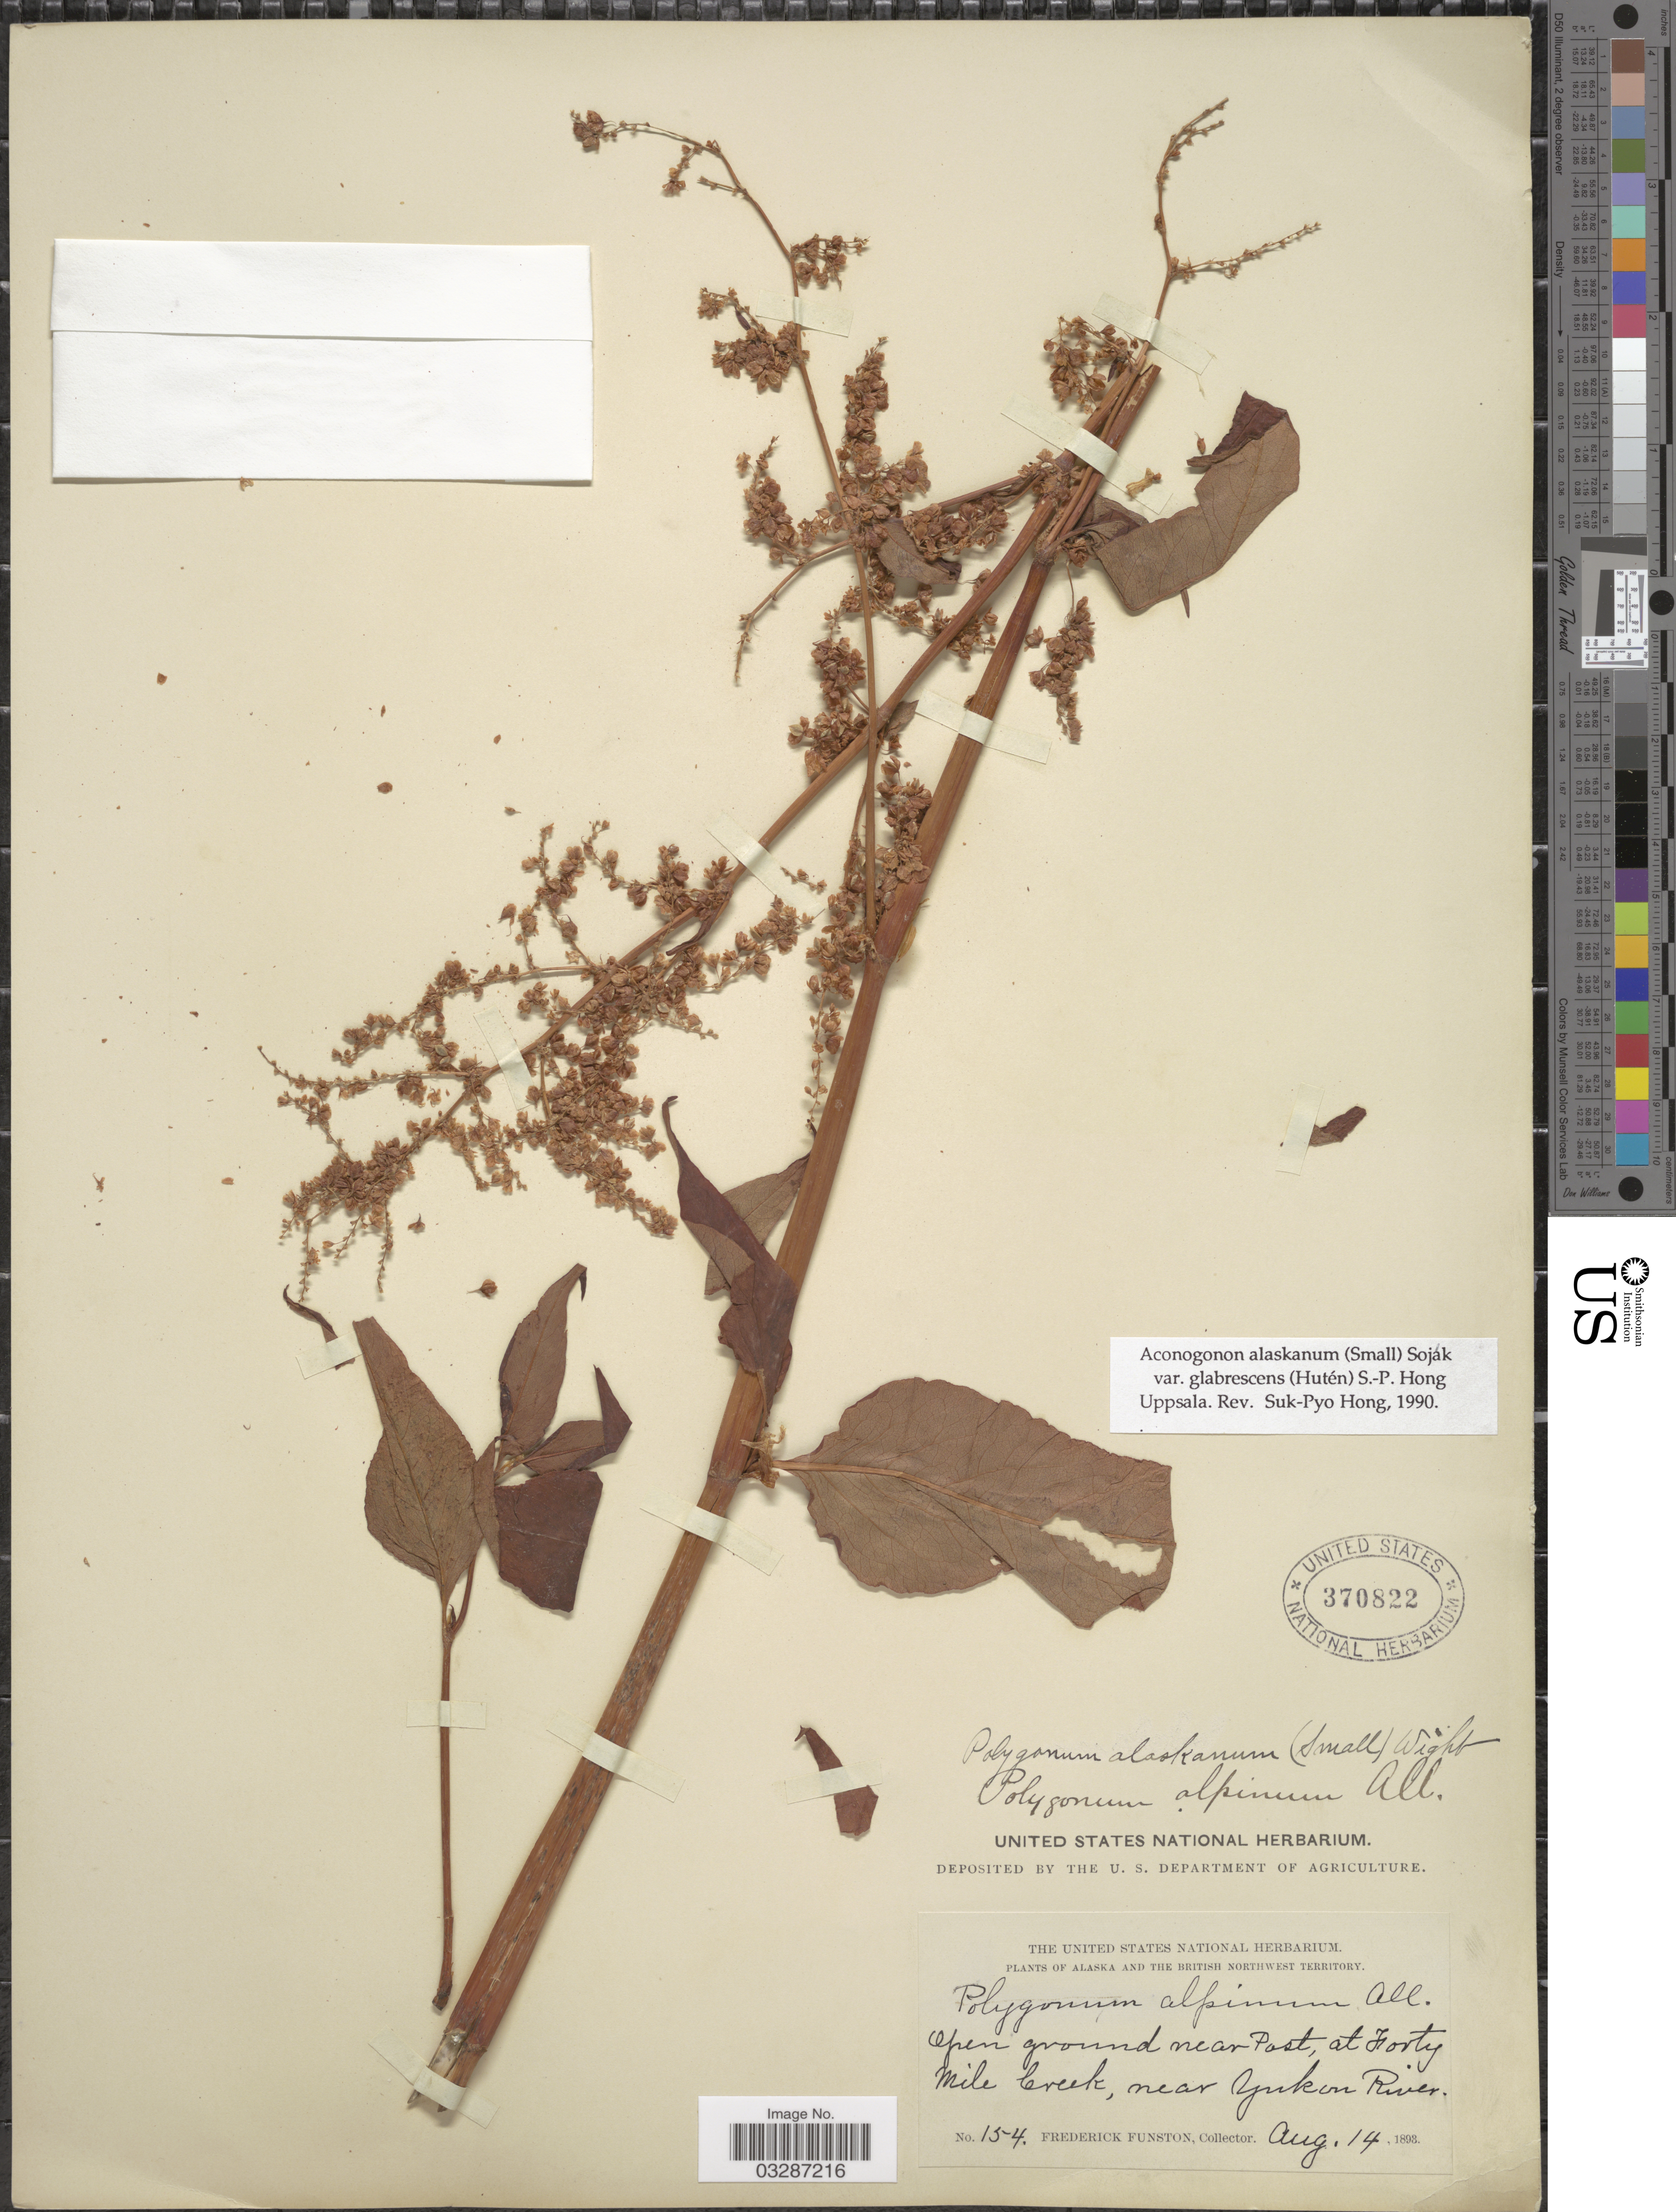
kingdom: Plantae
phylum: Tracheophyta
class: Magnoliopsida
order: Caryophyllales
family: Polygonaceae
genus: Koenigia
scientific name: Koenigia alaskana var. glabrescens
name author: (Hultén) T.M. Schust. & Reveal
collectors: F. Funston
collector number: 154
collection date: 1893-08-14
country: United States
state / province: Alaska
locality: Alaska and the British Northwest Territory. Open ground near Post, at Forty Mile Creek, near Yukon River.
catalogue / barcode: US 370822